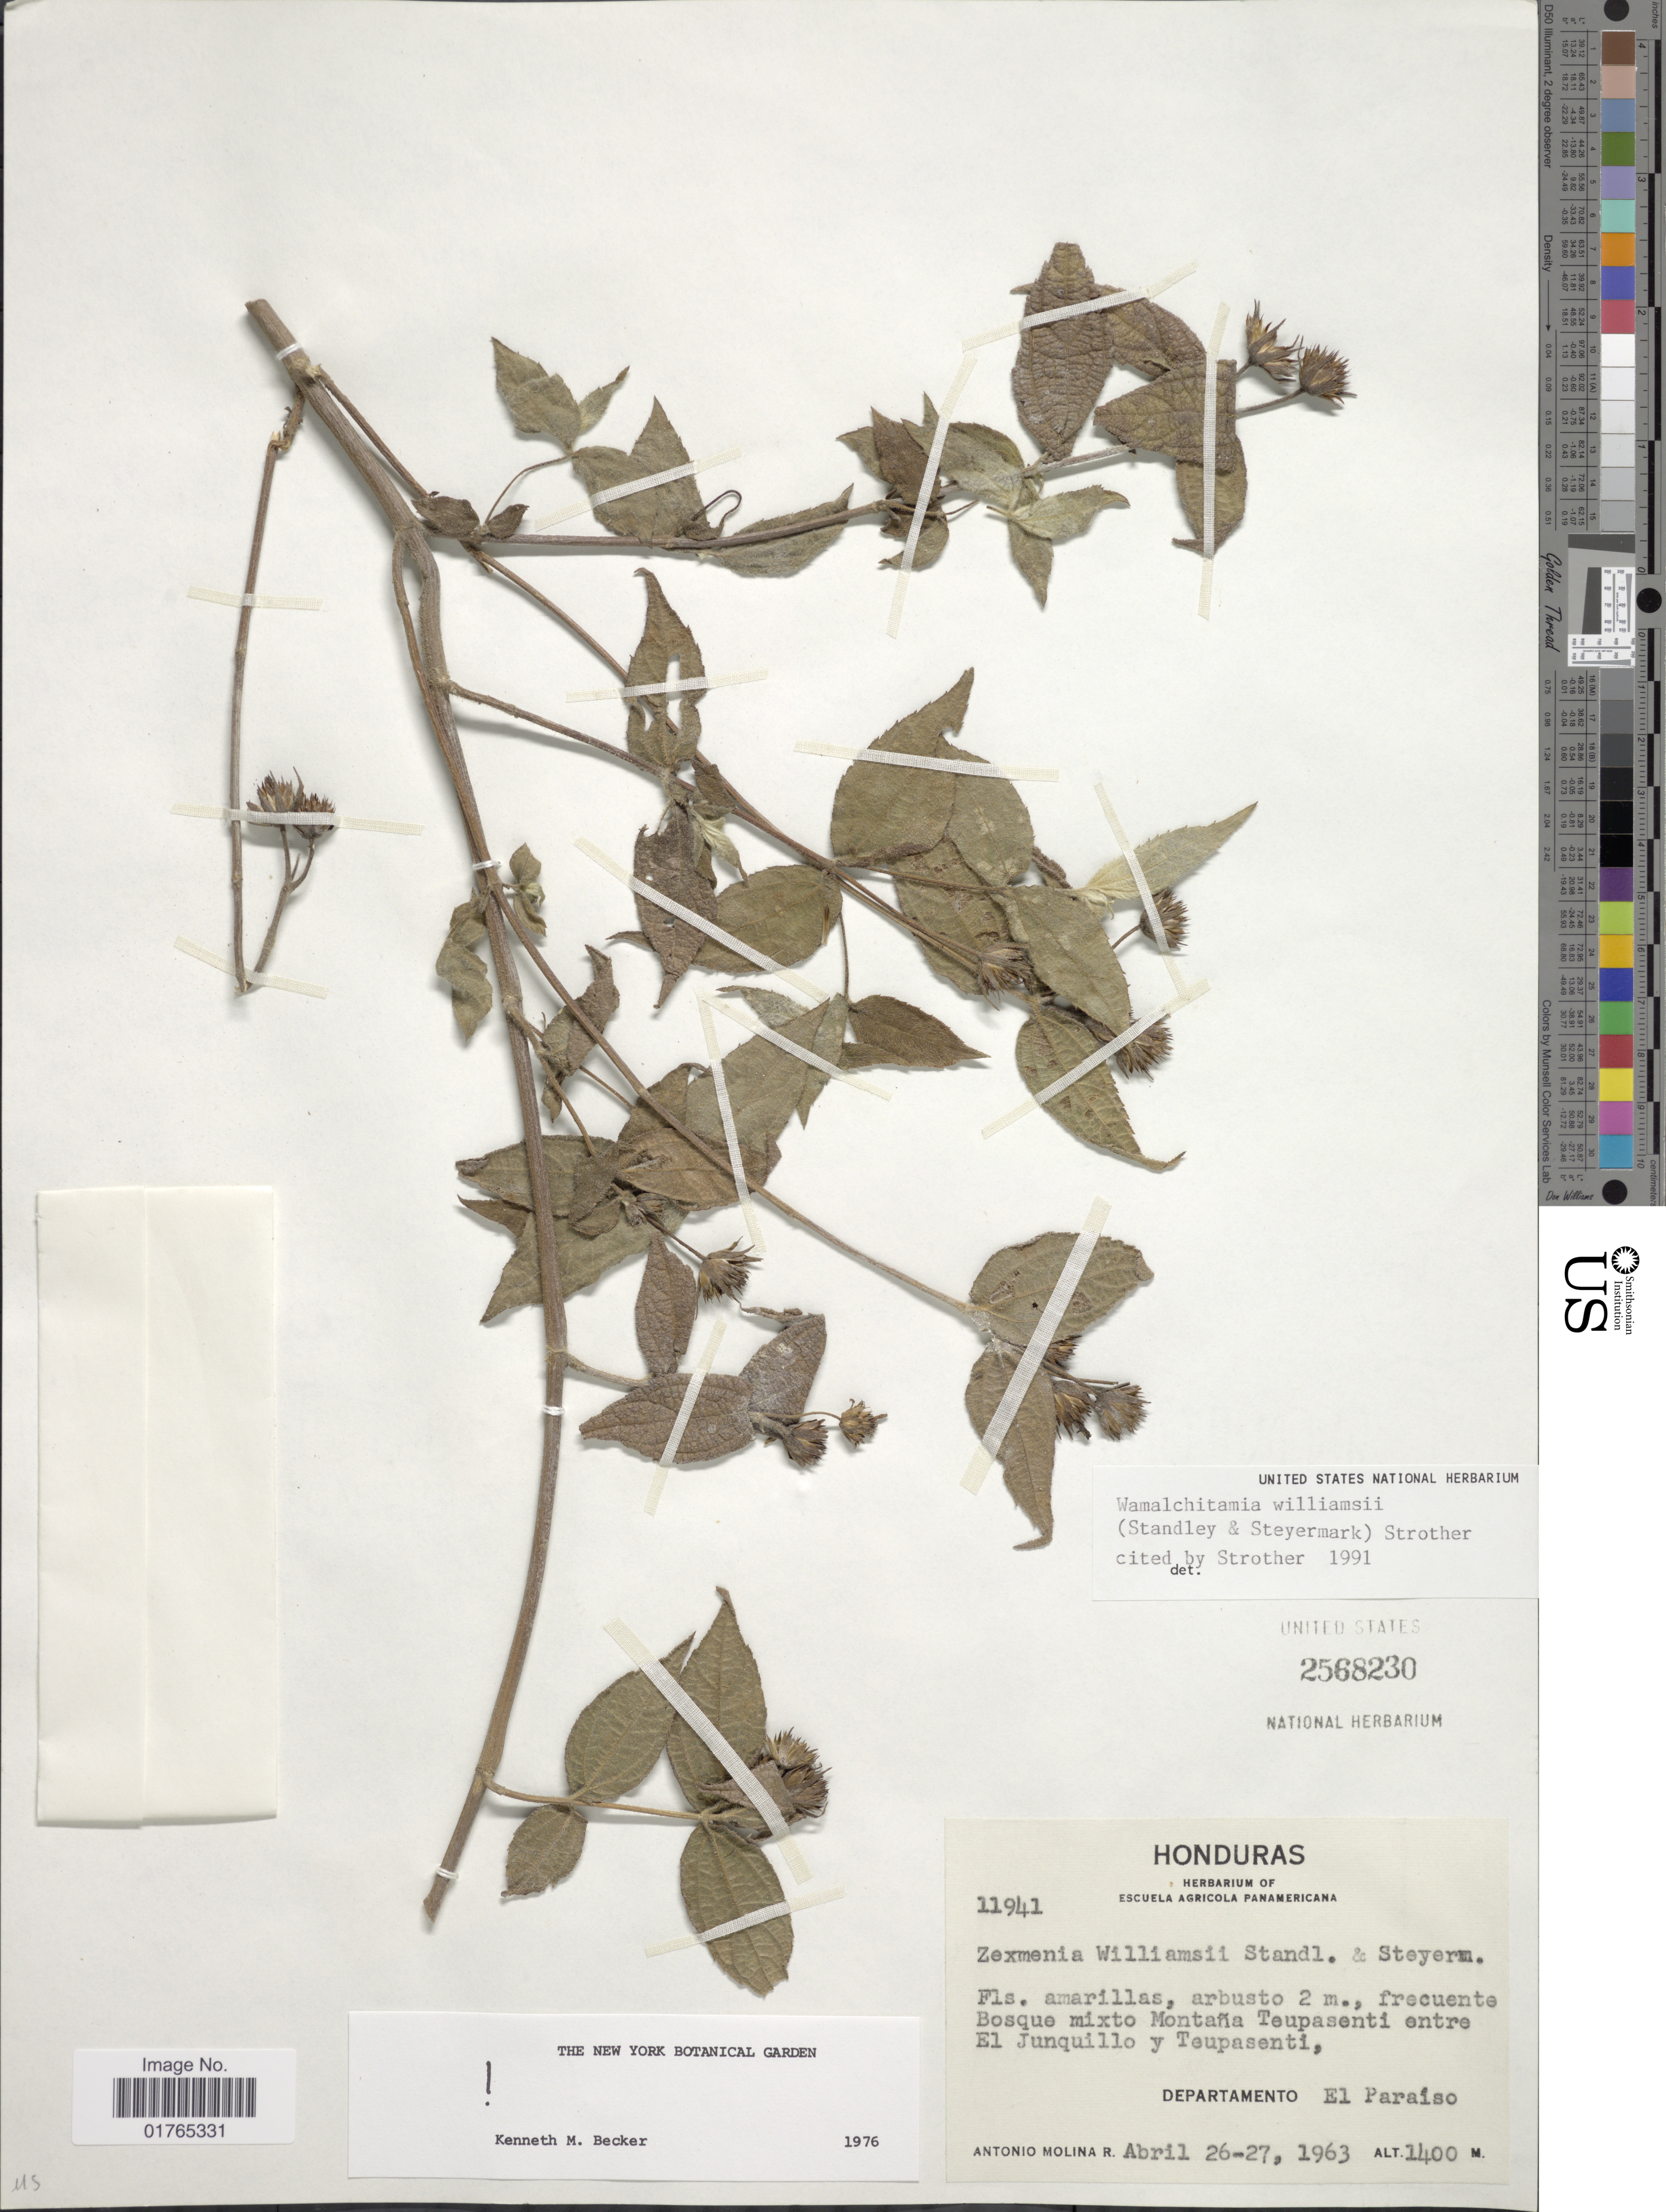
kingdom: Plantae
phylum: Tracheophyta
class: Magnoliopsida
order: Asterales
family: Asteraceae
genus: Wamalchitamia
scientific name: Wamalchitamia williamsii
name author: (Standl. & Steyerm.) Strother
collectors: A. Molina R.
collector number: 11941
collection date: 1963-04-26/1963-04-27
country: Honduras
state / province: El Paraíso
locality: Bosque mixto Montaña Teupasent entre El Junquillo y Teuspasenti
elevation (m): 1400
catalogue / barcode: US 2568230